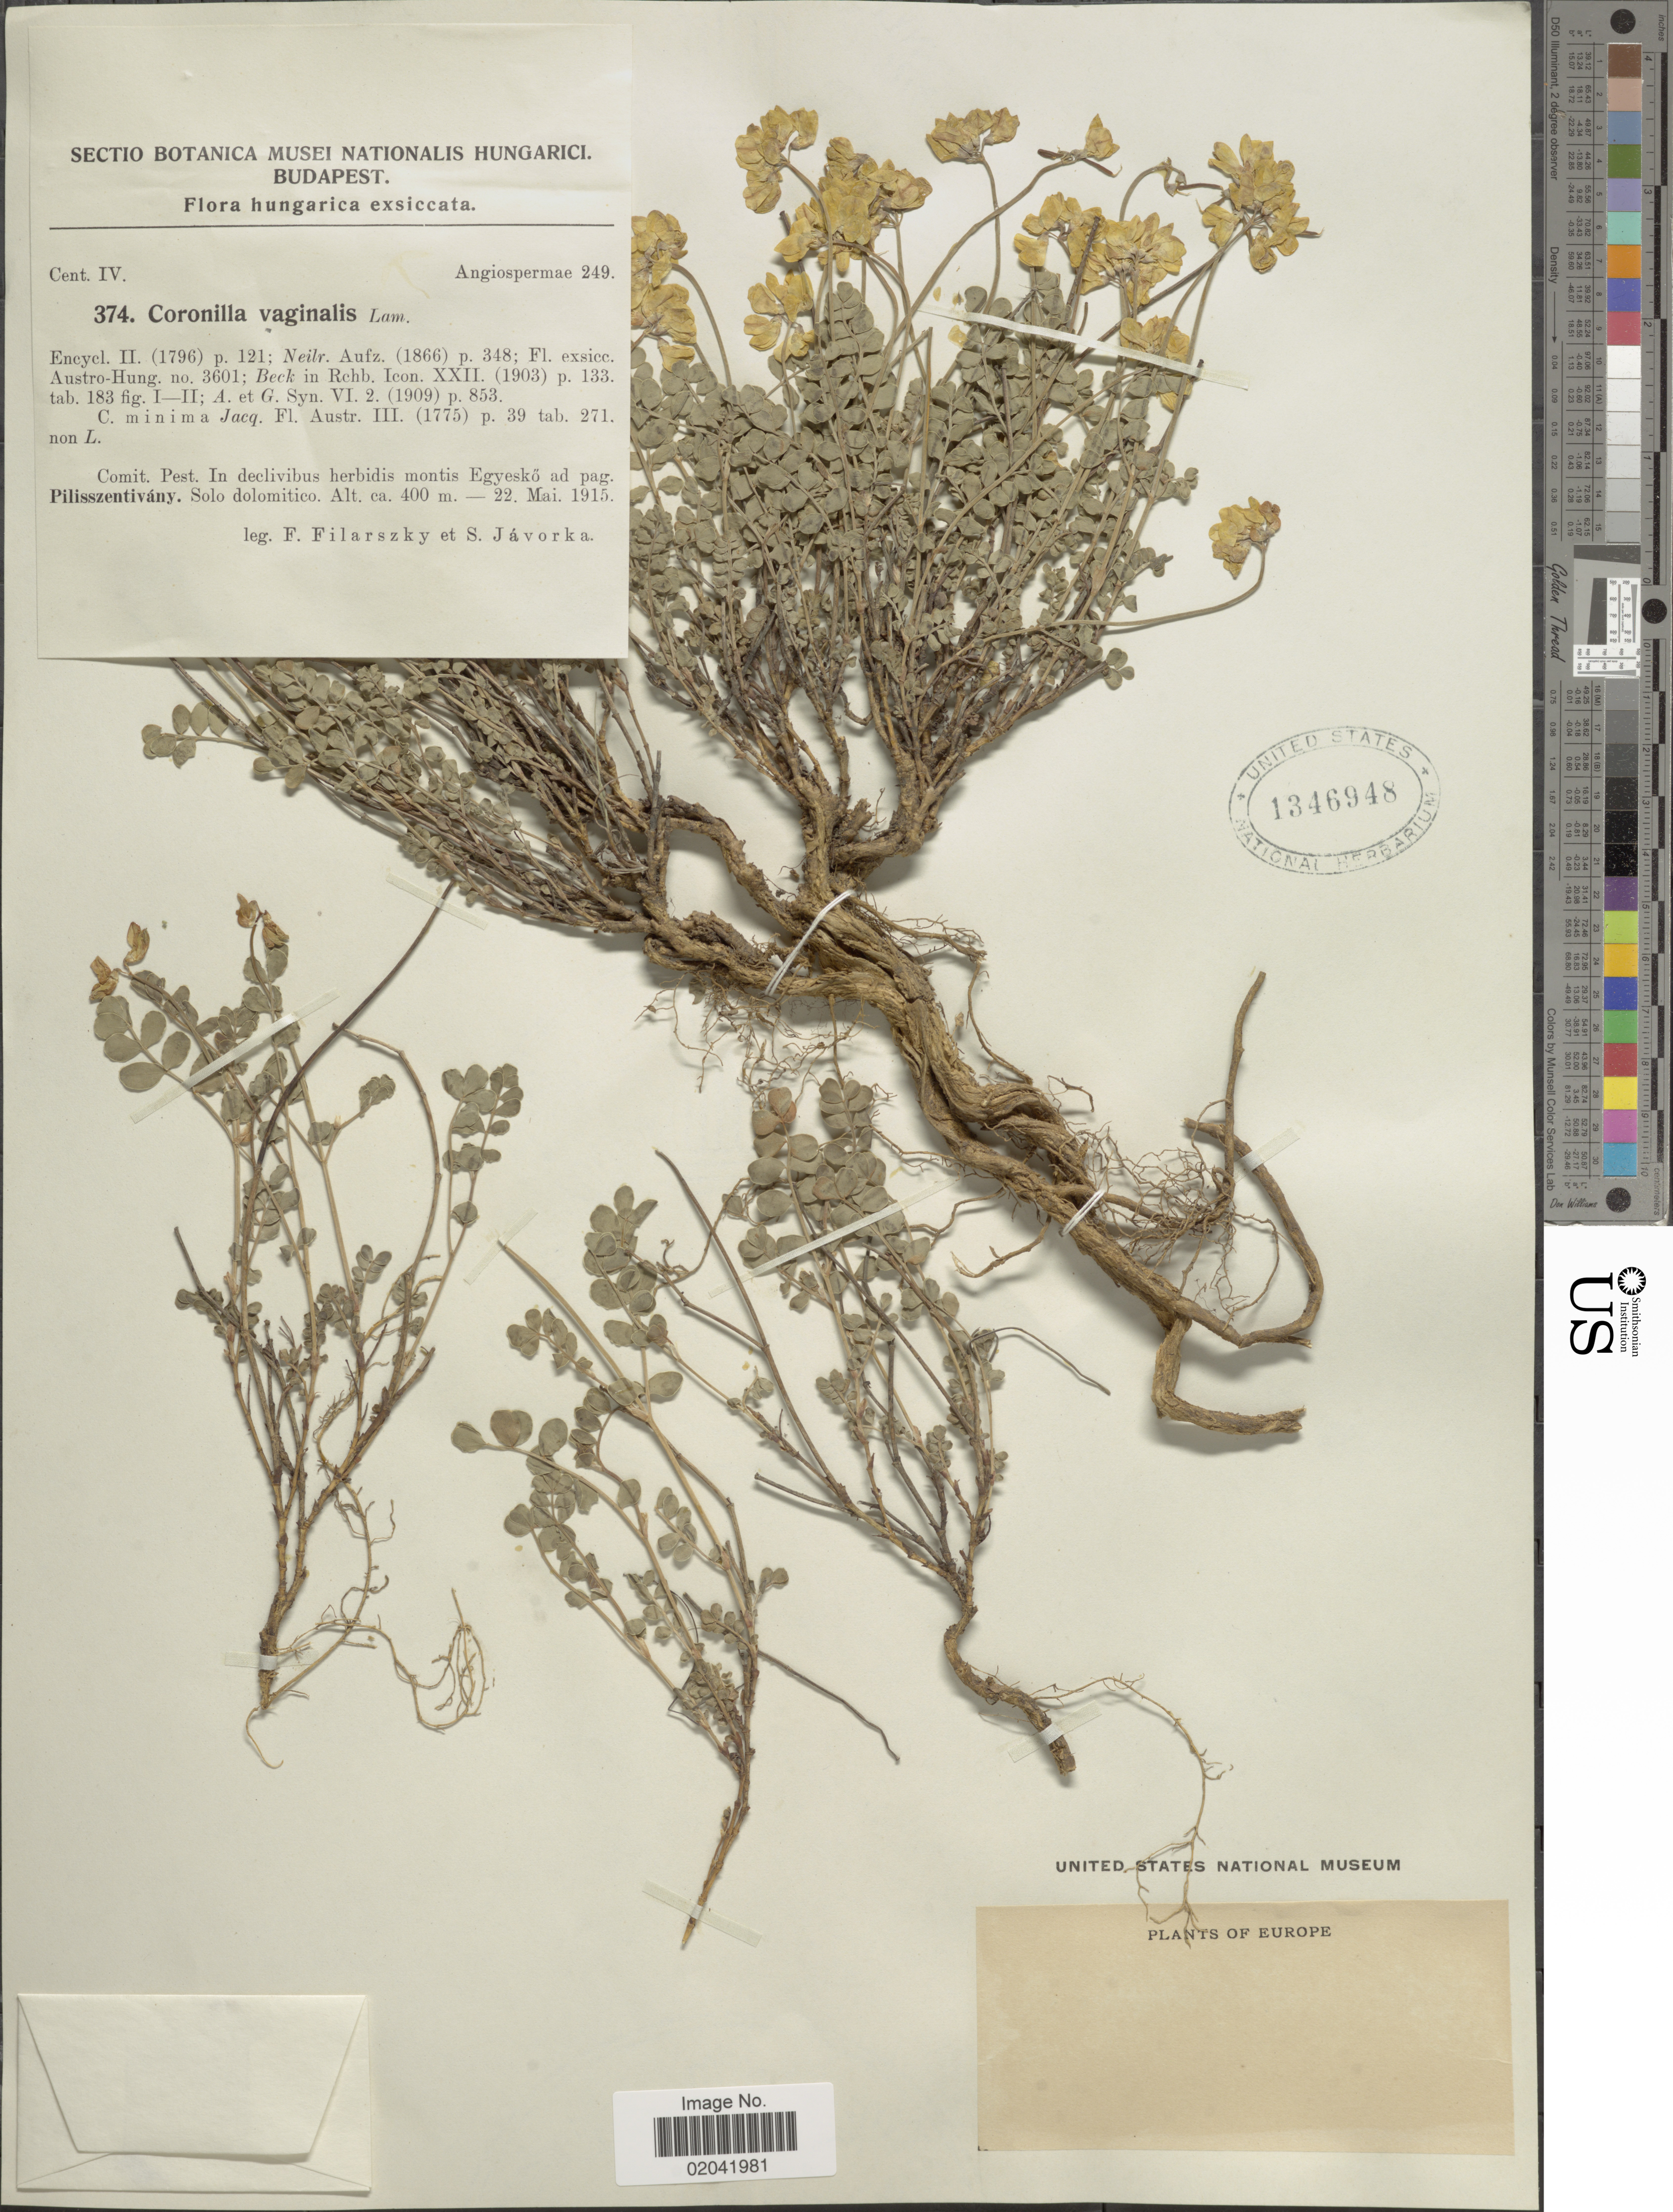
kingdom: Plantae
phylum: Tracheophyta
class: Magnoliopsida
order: Fabales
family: Fabaceae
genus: Coronilla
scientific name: Coronilla vaginalis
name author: Lam.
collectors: F. Filarszky & S. Javorka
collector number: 374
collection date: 1915-05-22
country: Hungary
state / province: Budapest, Capital District of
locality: Budapest, Comit. pest. In declivibus herbidis montis Egyeskó ad pag Pillisszentivány. Solo dolomitico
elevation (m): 400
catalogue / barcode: US 1346948